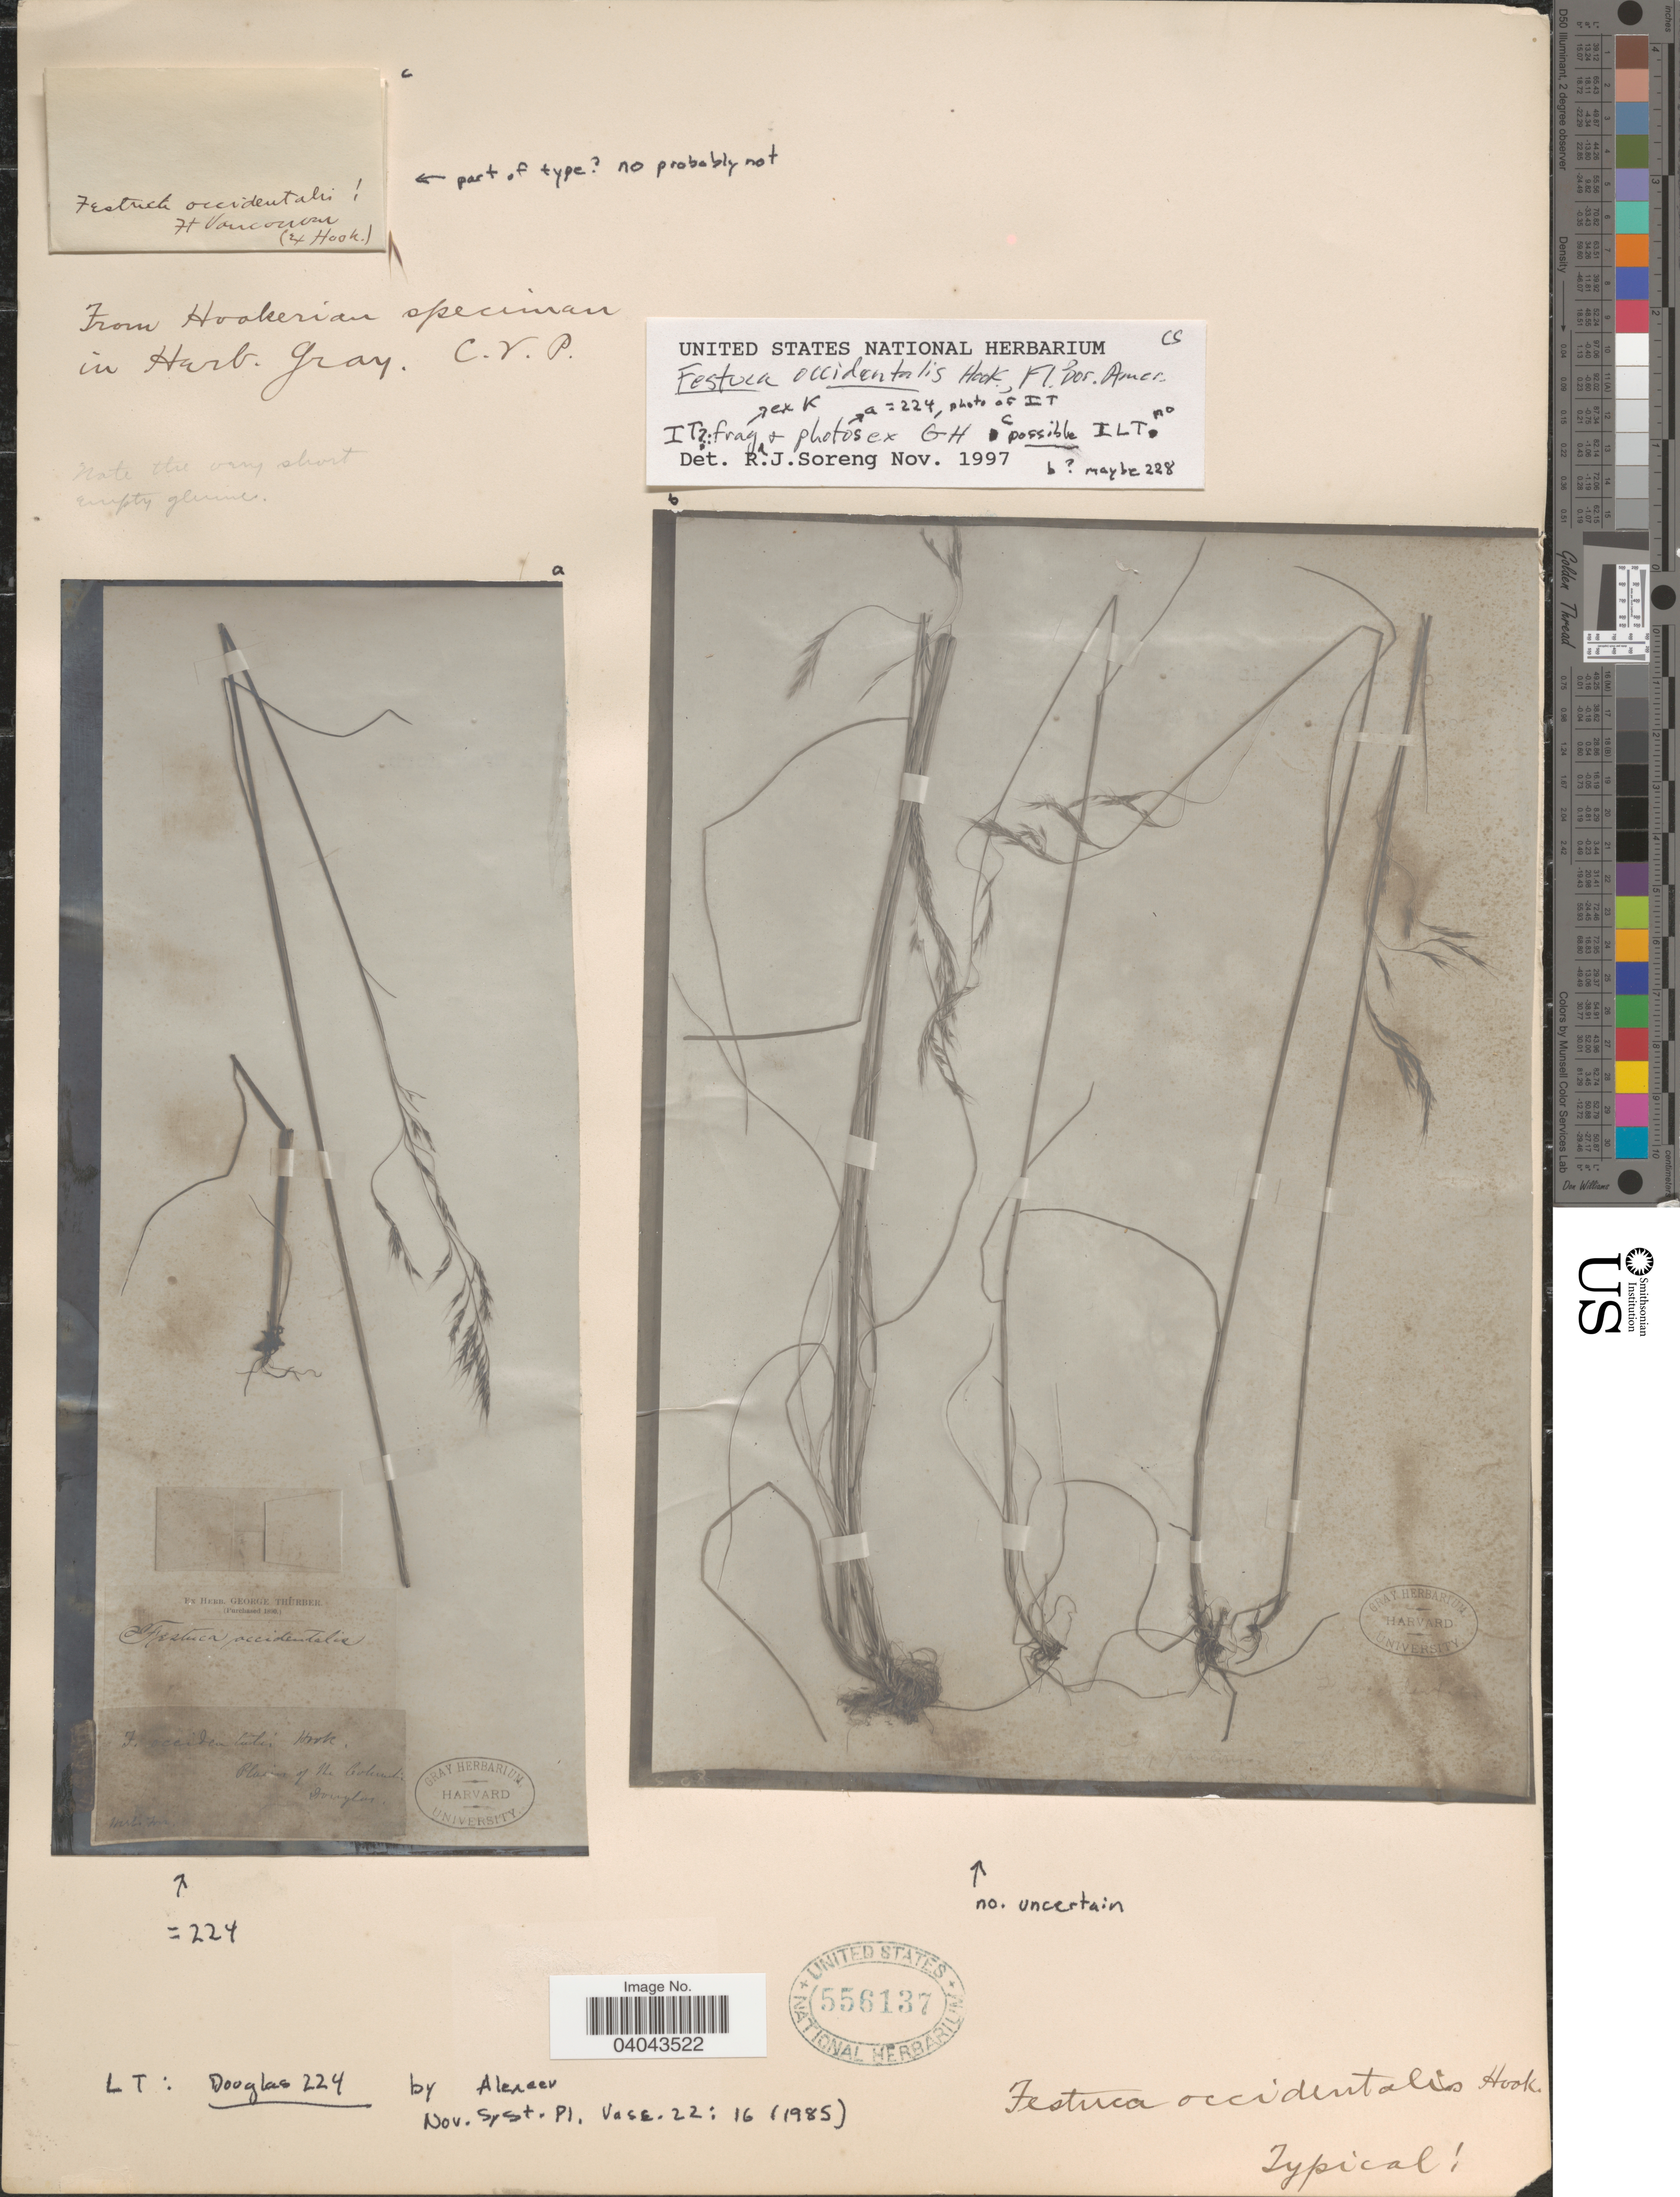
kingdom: Plantae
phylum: Tracheophyta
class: Liliopsida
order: Poales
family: Poaceae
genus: Festuca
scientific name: Festuca occidentalis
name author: Hook.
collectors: ex Herb. Geo. Thurber & P. Douglas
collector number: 224?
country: Canada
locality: Plains of the Columbia.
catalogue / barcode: US 556137